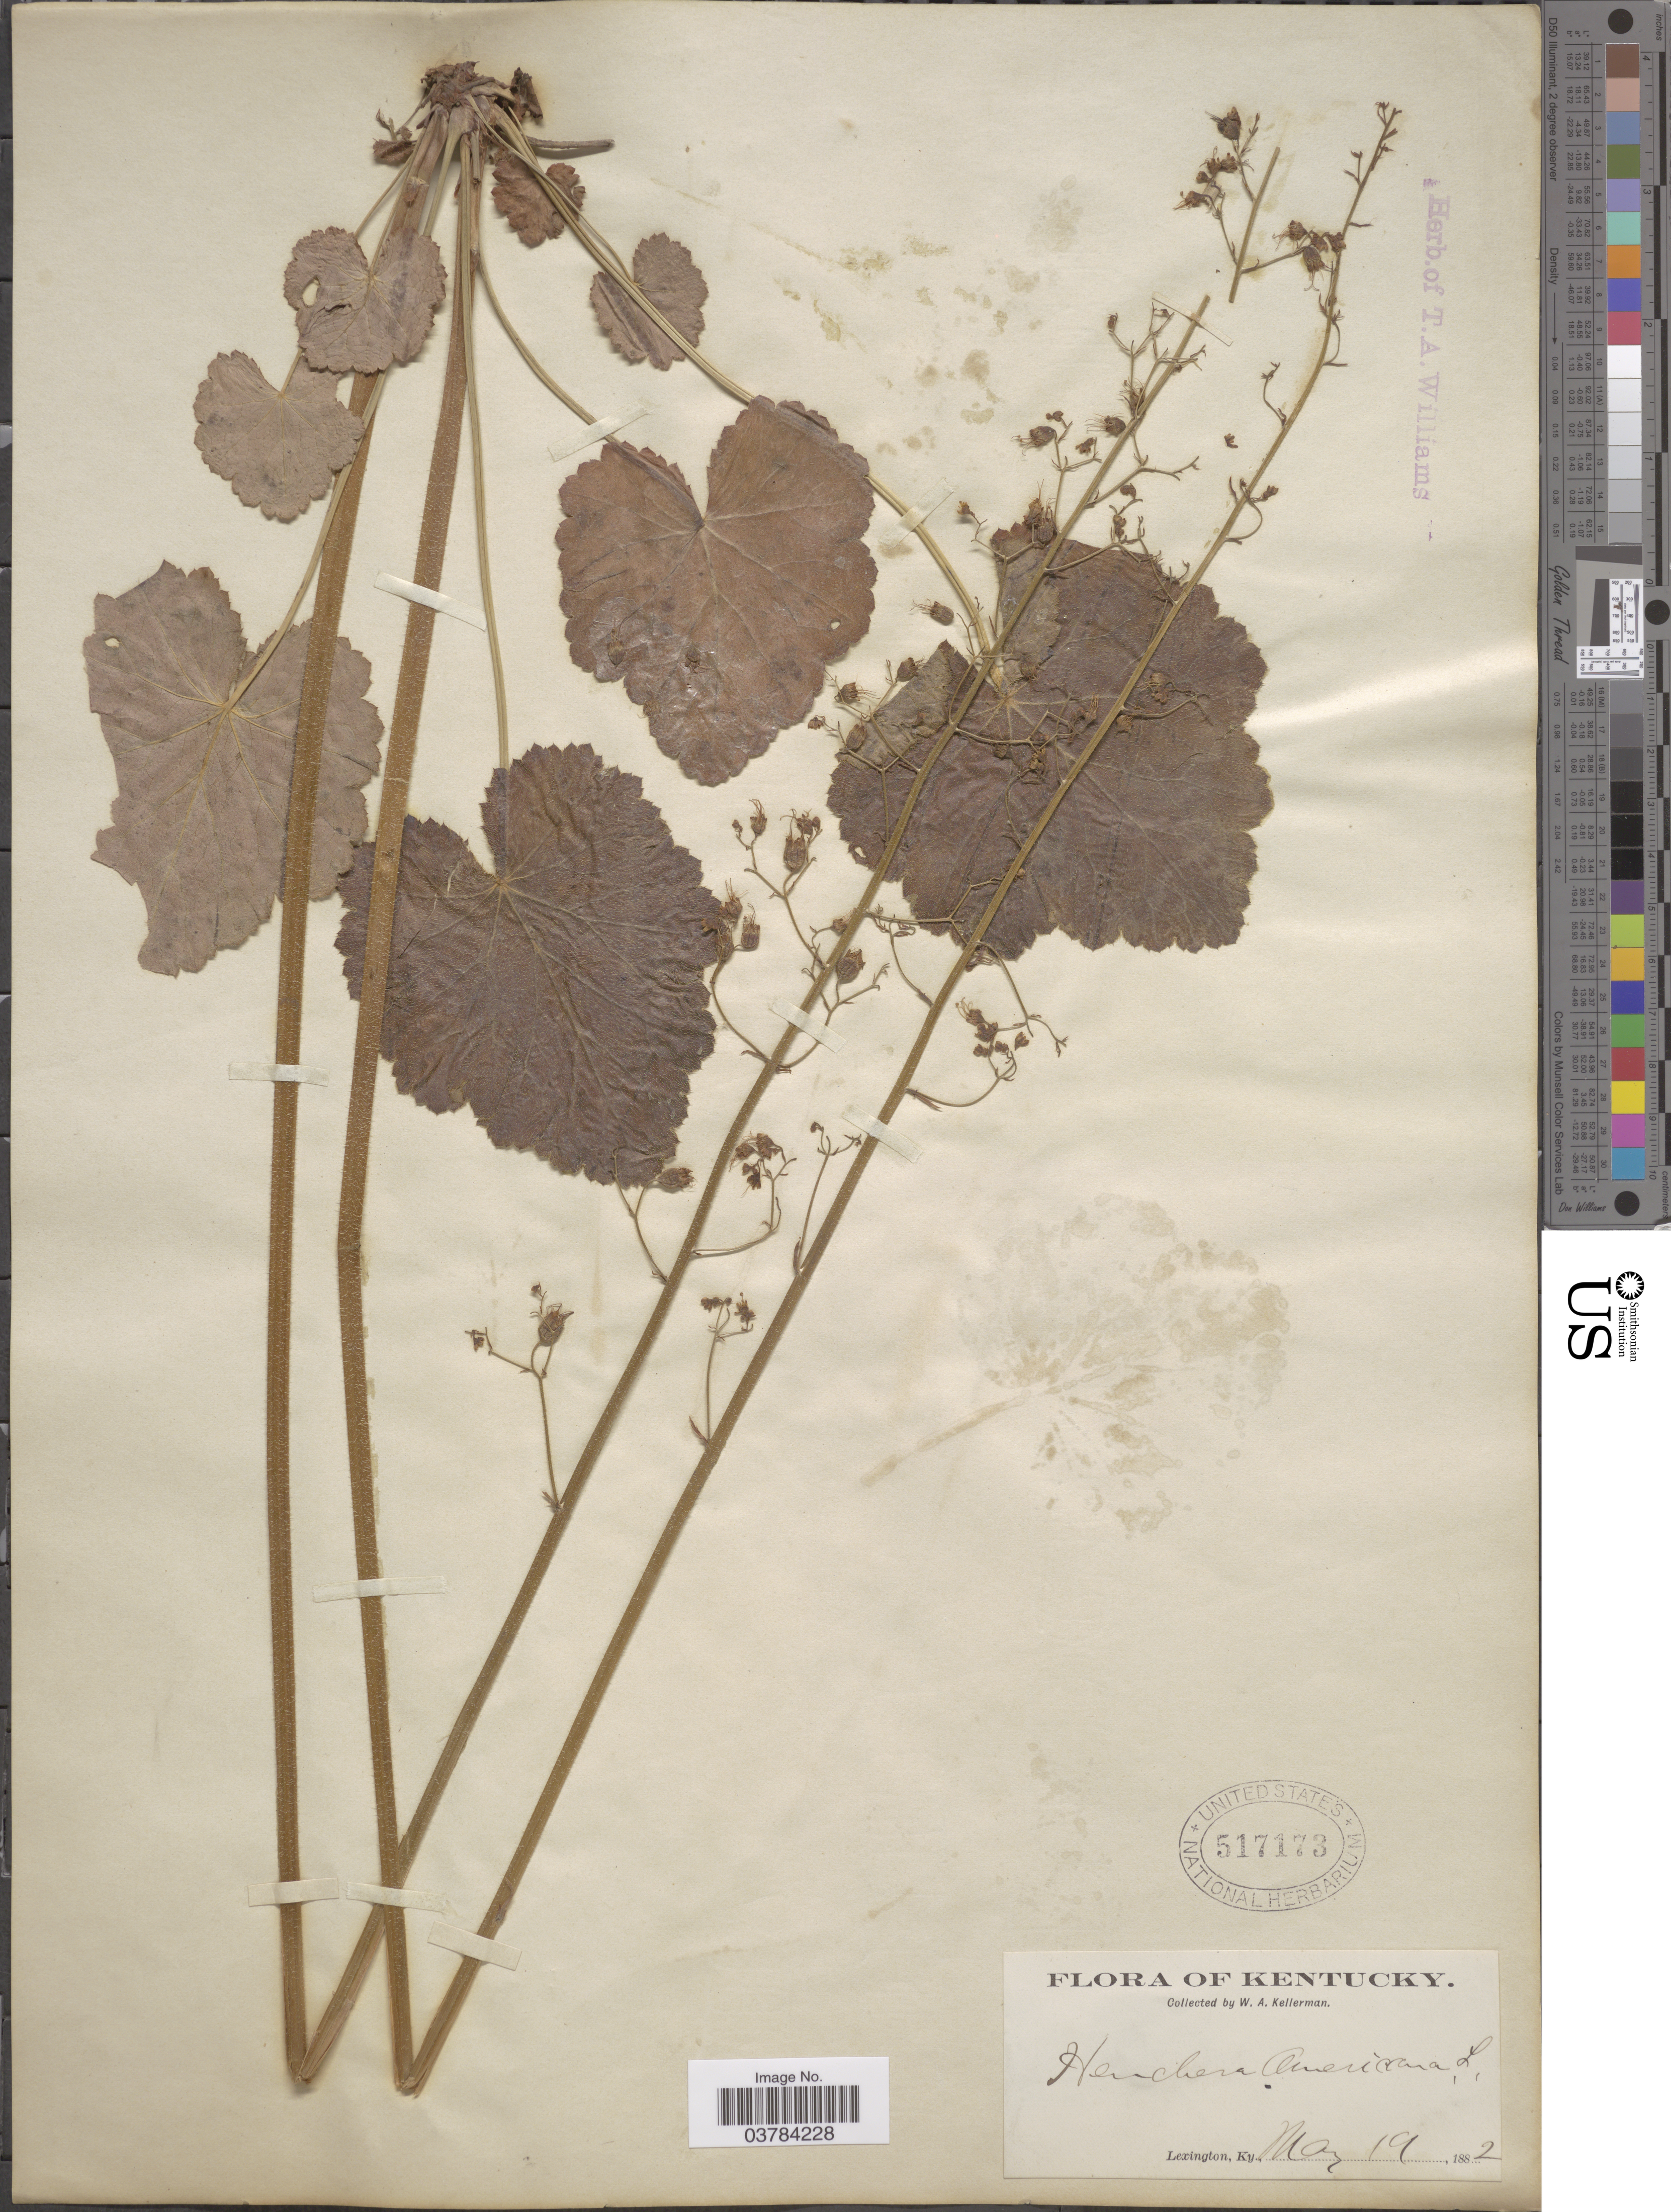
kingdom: Plantae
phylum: Tracheophyta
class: Magnoliopsida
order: Saxifragales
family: Saxifragaceae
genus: Heuchera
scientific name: Heuchera americana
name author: L.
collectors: W. Kellerman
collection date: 1882-05-19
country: United States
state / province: Kentucky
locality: Lexington.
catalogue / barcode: US 517173